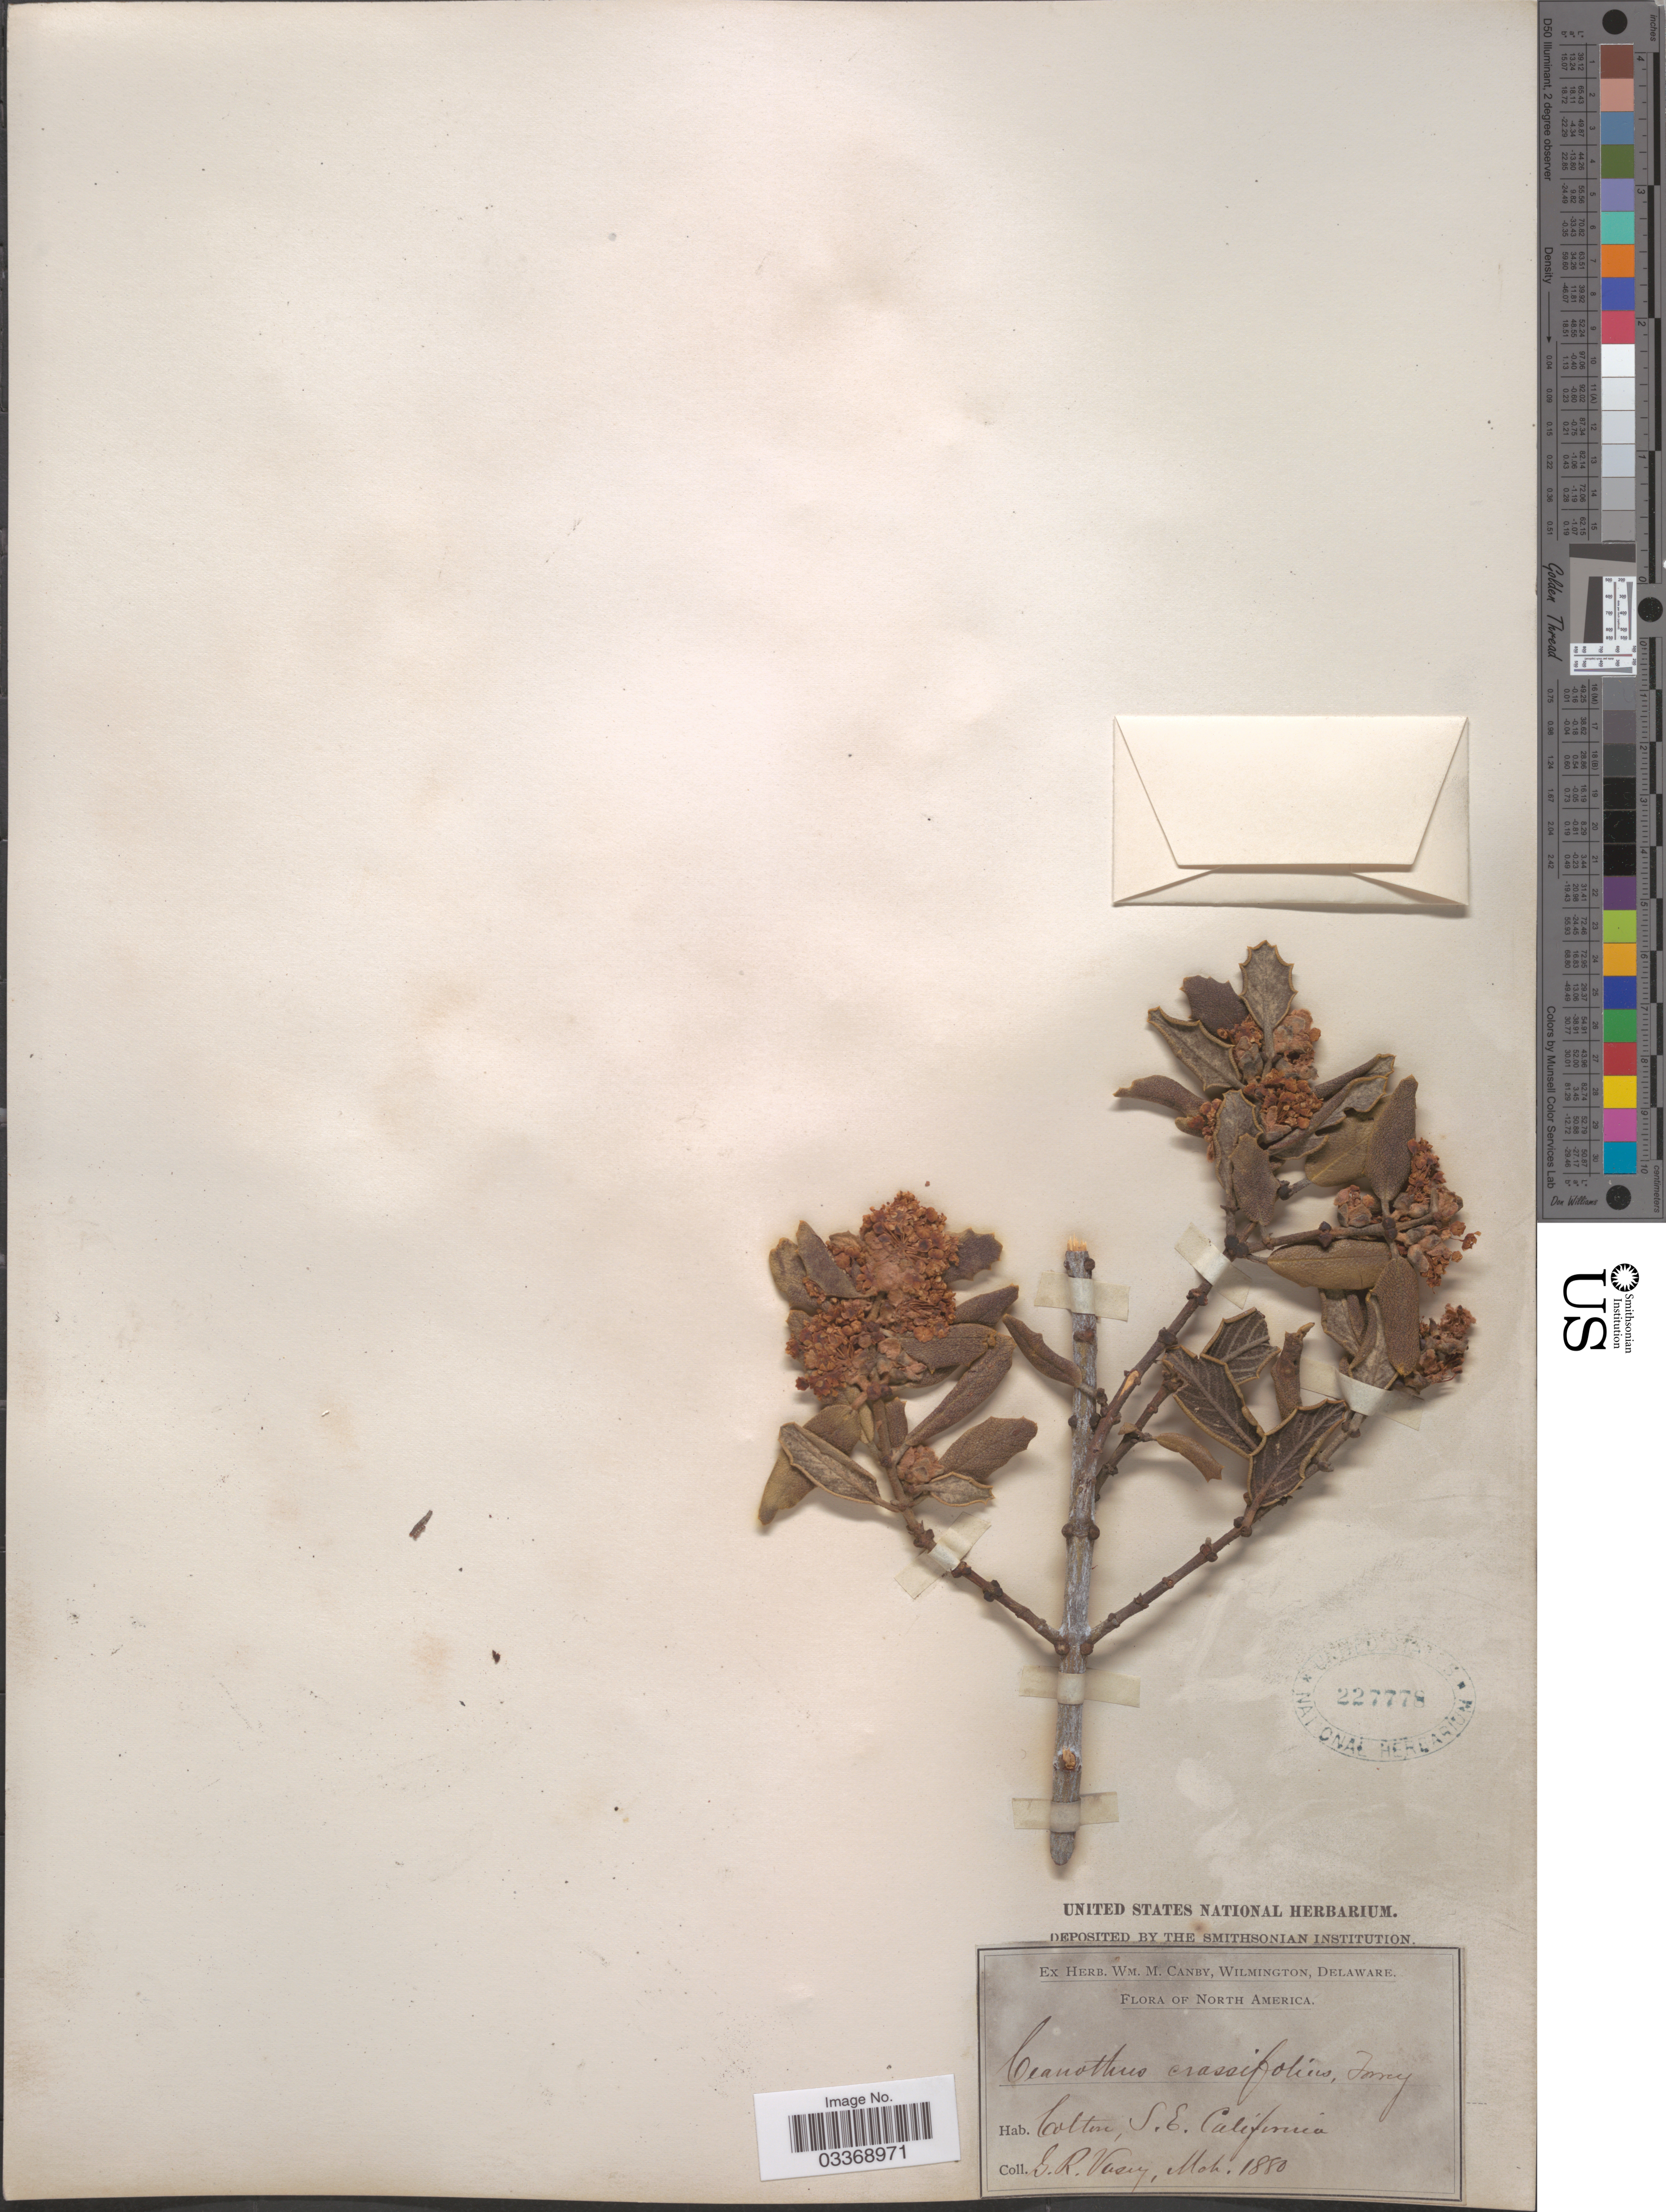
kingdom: Plantae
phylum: Tracheophyta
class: Magnoliopsida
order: Rosales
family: Rhamnaceae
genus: Ceanothus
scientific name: Ceanothus crassifolius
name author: Torr.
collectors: G. R. Vasey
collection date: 1880-03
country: United States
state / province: California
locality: Colton, S. E. California.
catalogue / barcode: US 227778